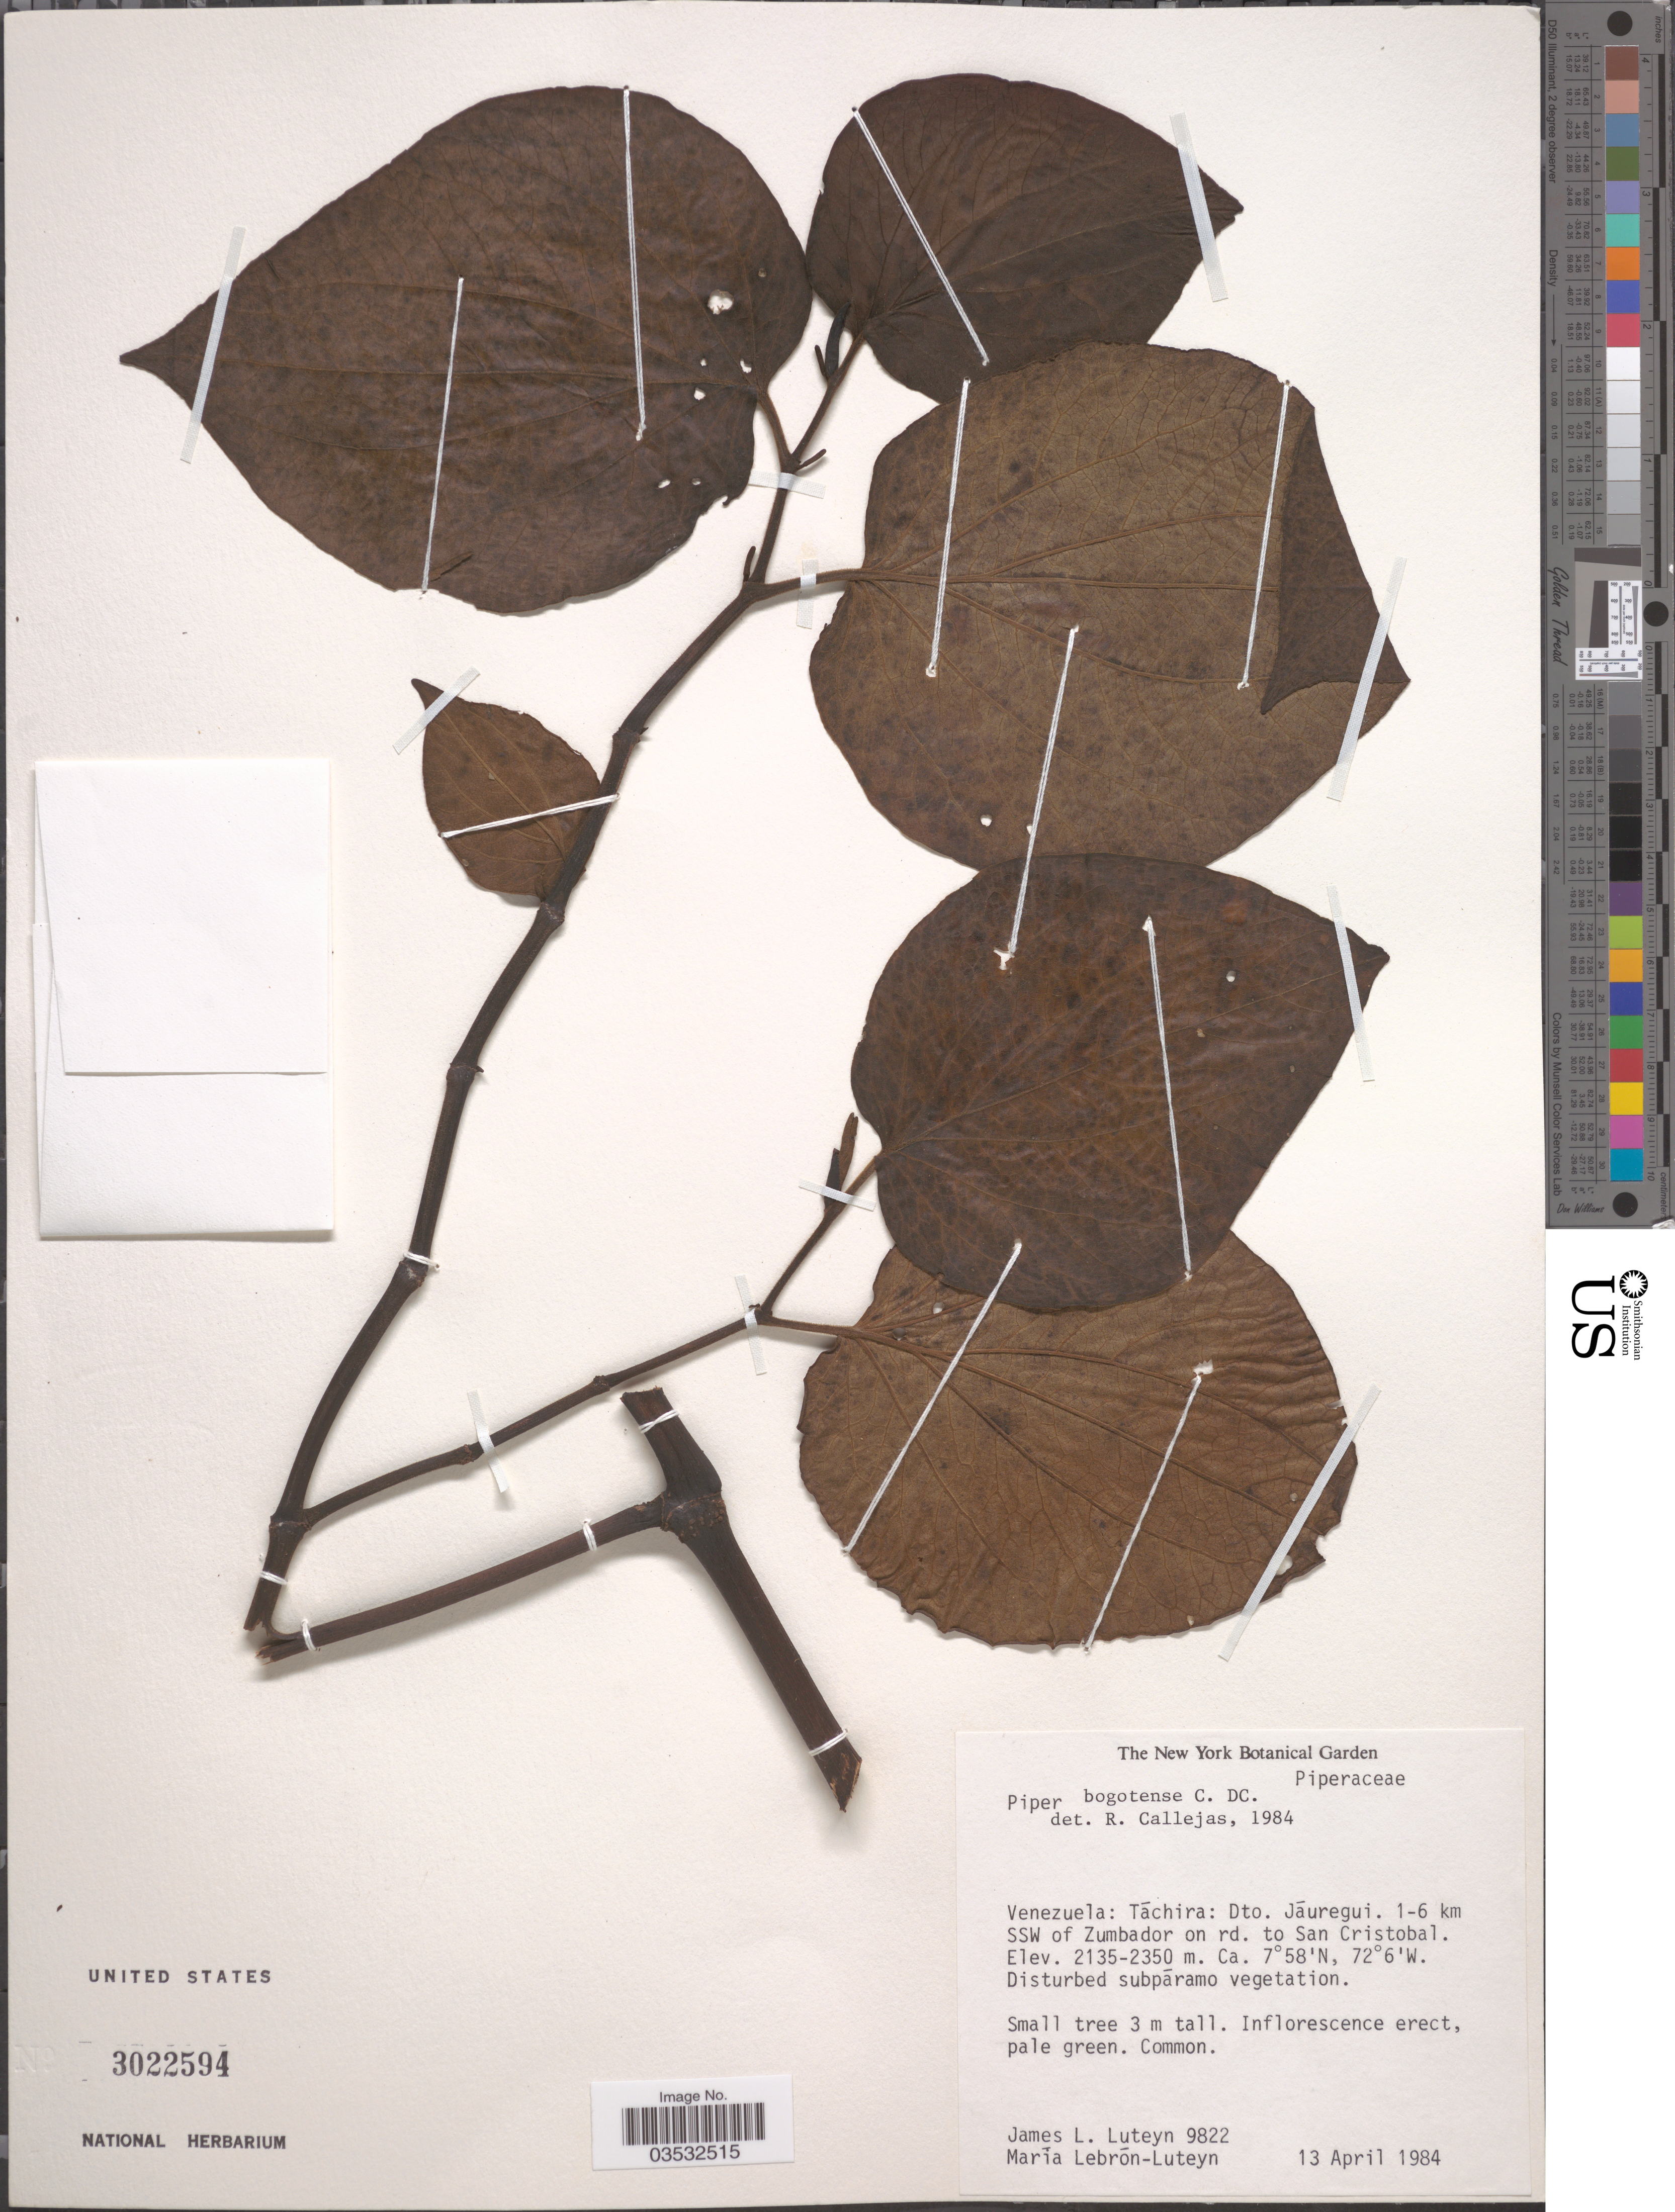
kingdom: Plantae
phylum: Tracheophyta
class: Magnoliopsida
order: Piperales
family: Piperaceae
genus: Piper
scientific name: Piper bogotense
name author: C. DC.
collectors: J. L. Luteyn & M. L. Lebrón-Luteyn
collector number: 9822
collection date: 1984-04-13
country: Venezuela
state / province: Tachira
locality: Dto. Jáuregui. 1-6 km SSW of Zumbador on rd. to San Cristobal.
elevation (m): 2135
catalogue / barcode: US 3022594